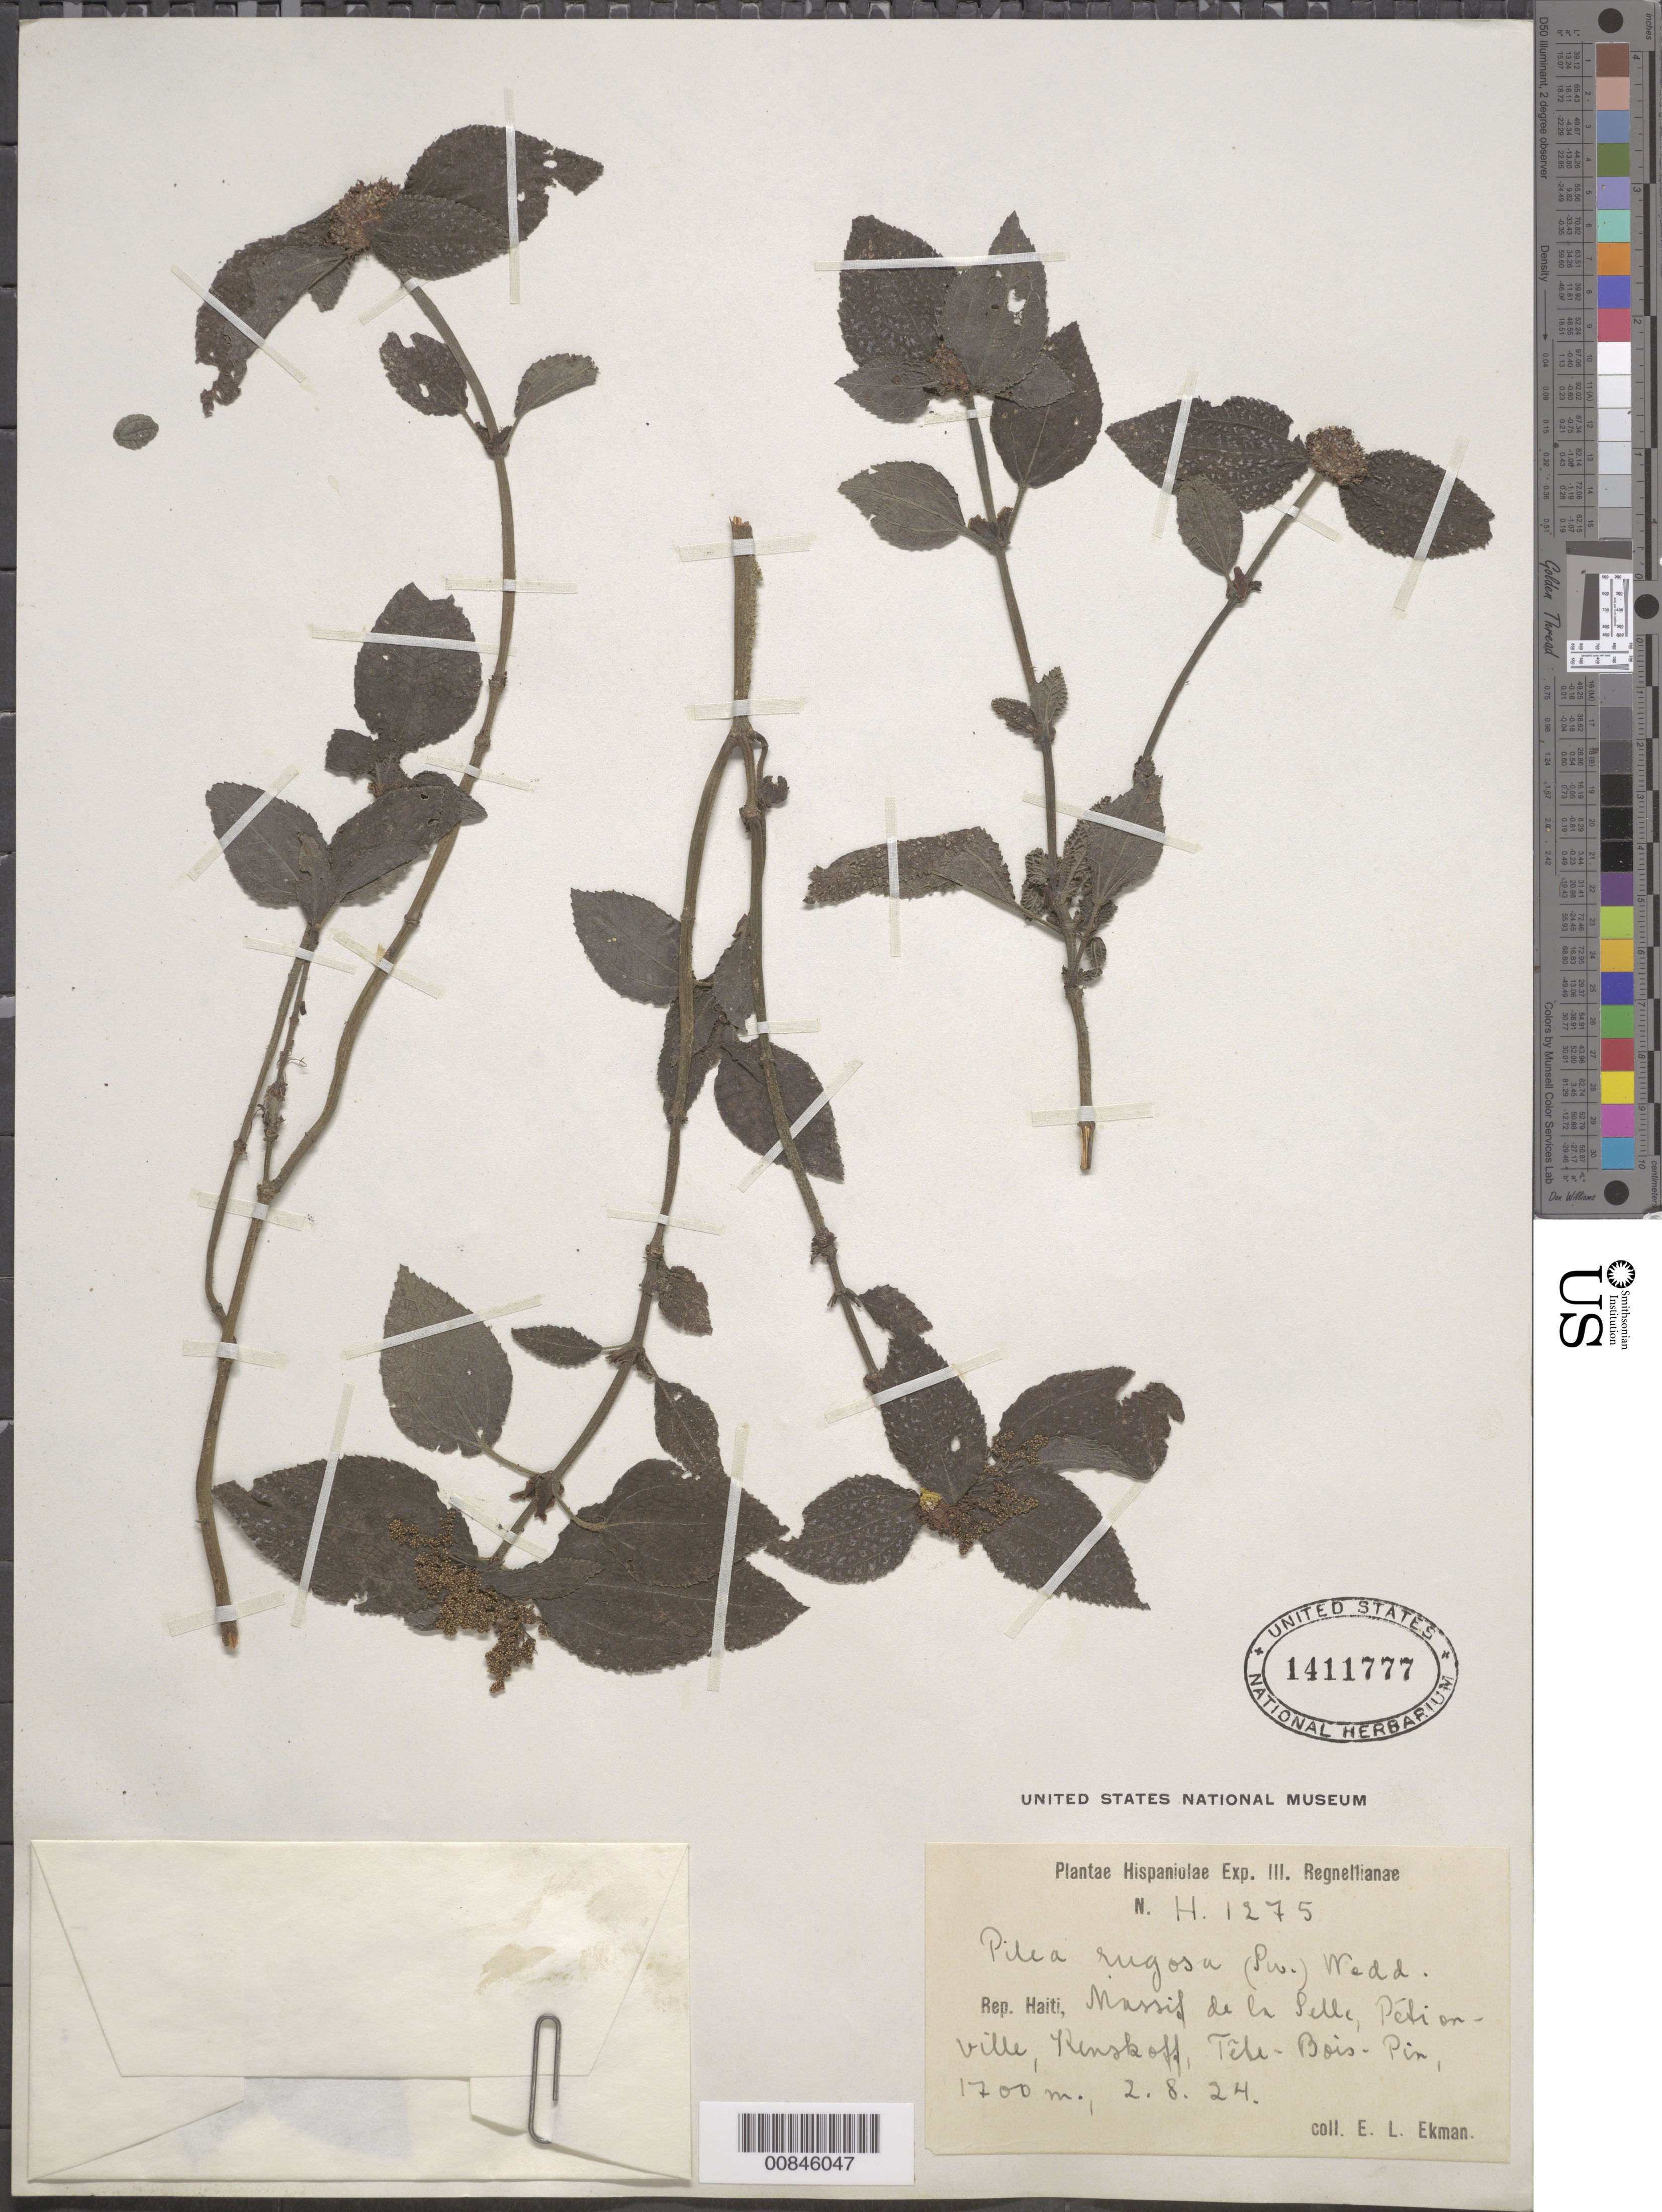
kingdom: Plantae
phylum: Tracheophyta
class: Magnoliopsida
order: Rosales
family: Urticaceae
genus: Pilea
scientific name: Pilea rugosa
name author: (Sw.) Wedd.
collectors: E. L. Ekman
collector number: H 1275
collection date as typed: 02 Aug 1924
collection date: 1924-08-02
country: Haiti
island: Hispaniola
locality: Massif de la Selle, Pétionville, Kenskoff, Tête-Bois-Pin.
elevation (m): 1700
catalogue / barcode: US 1411777